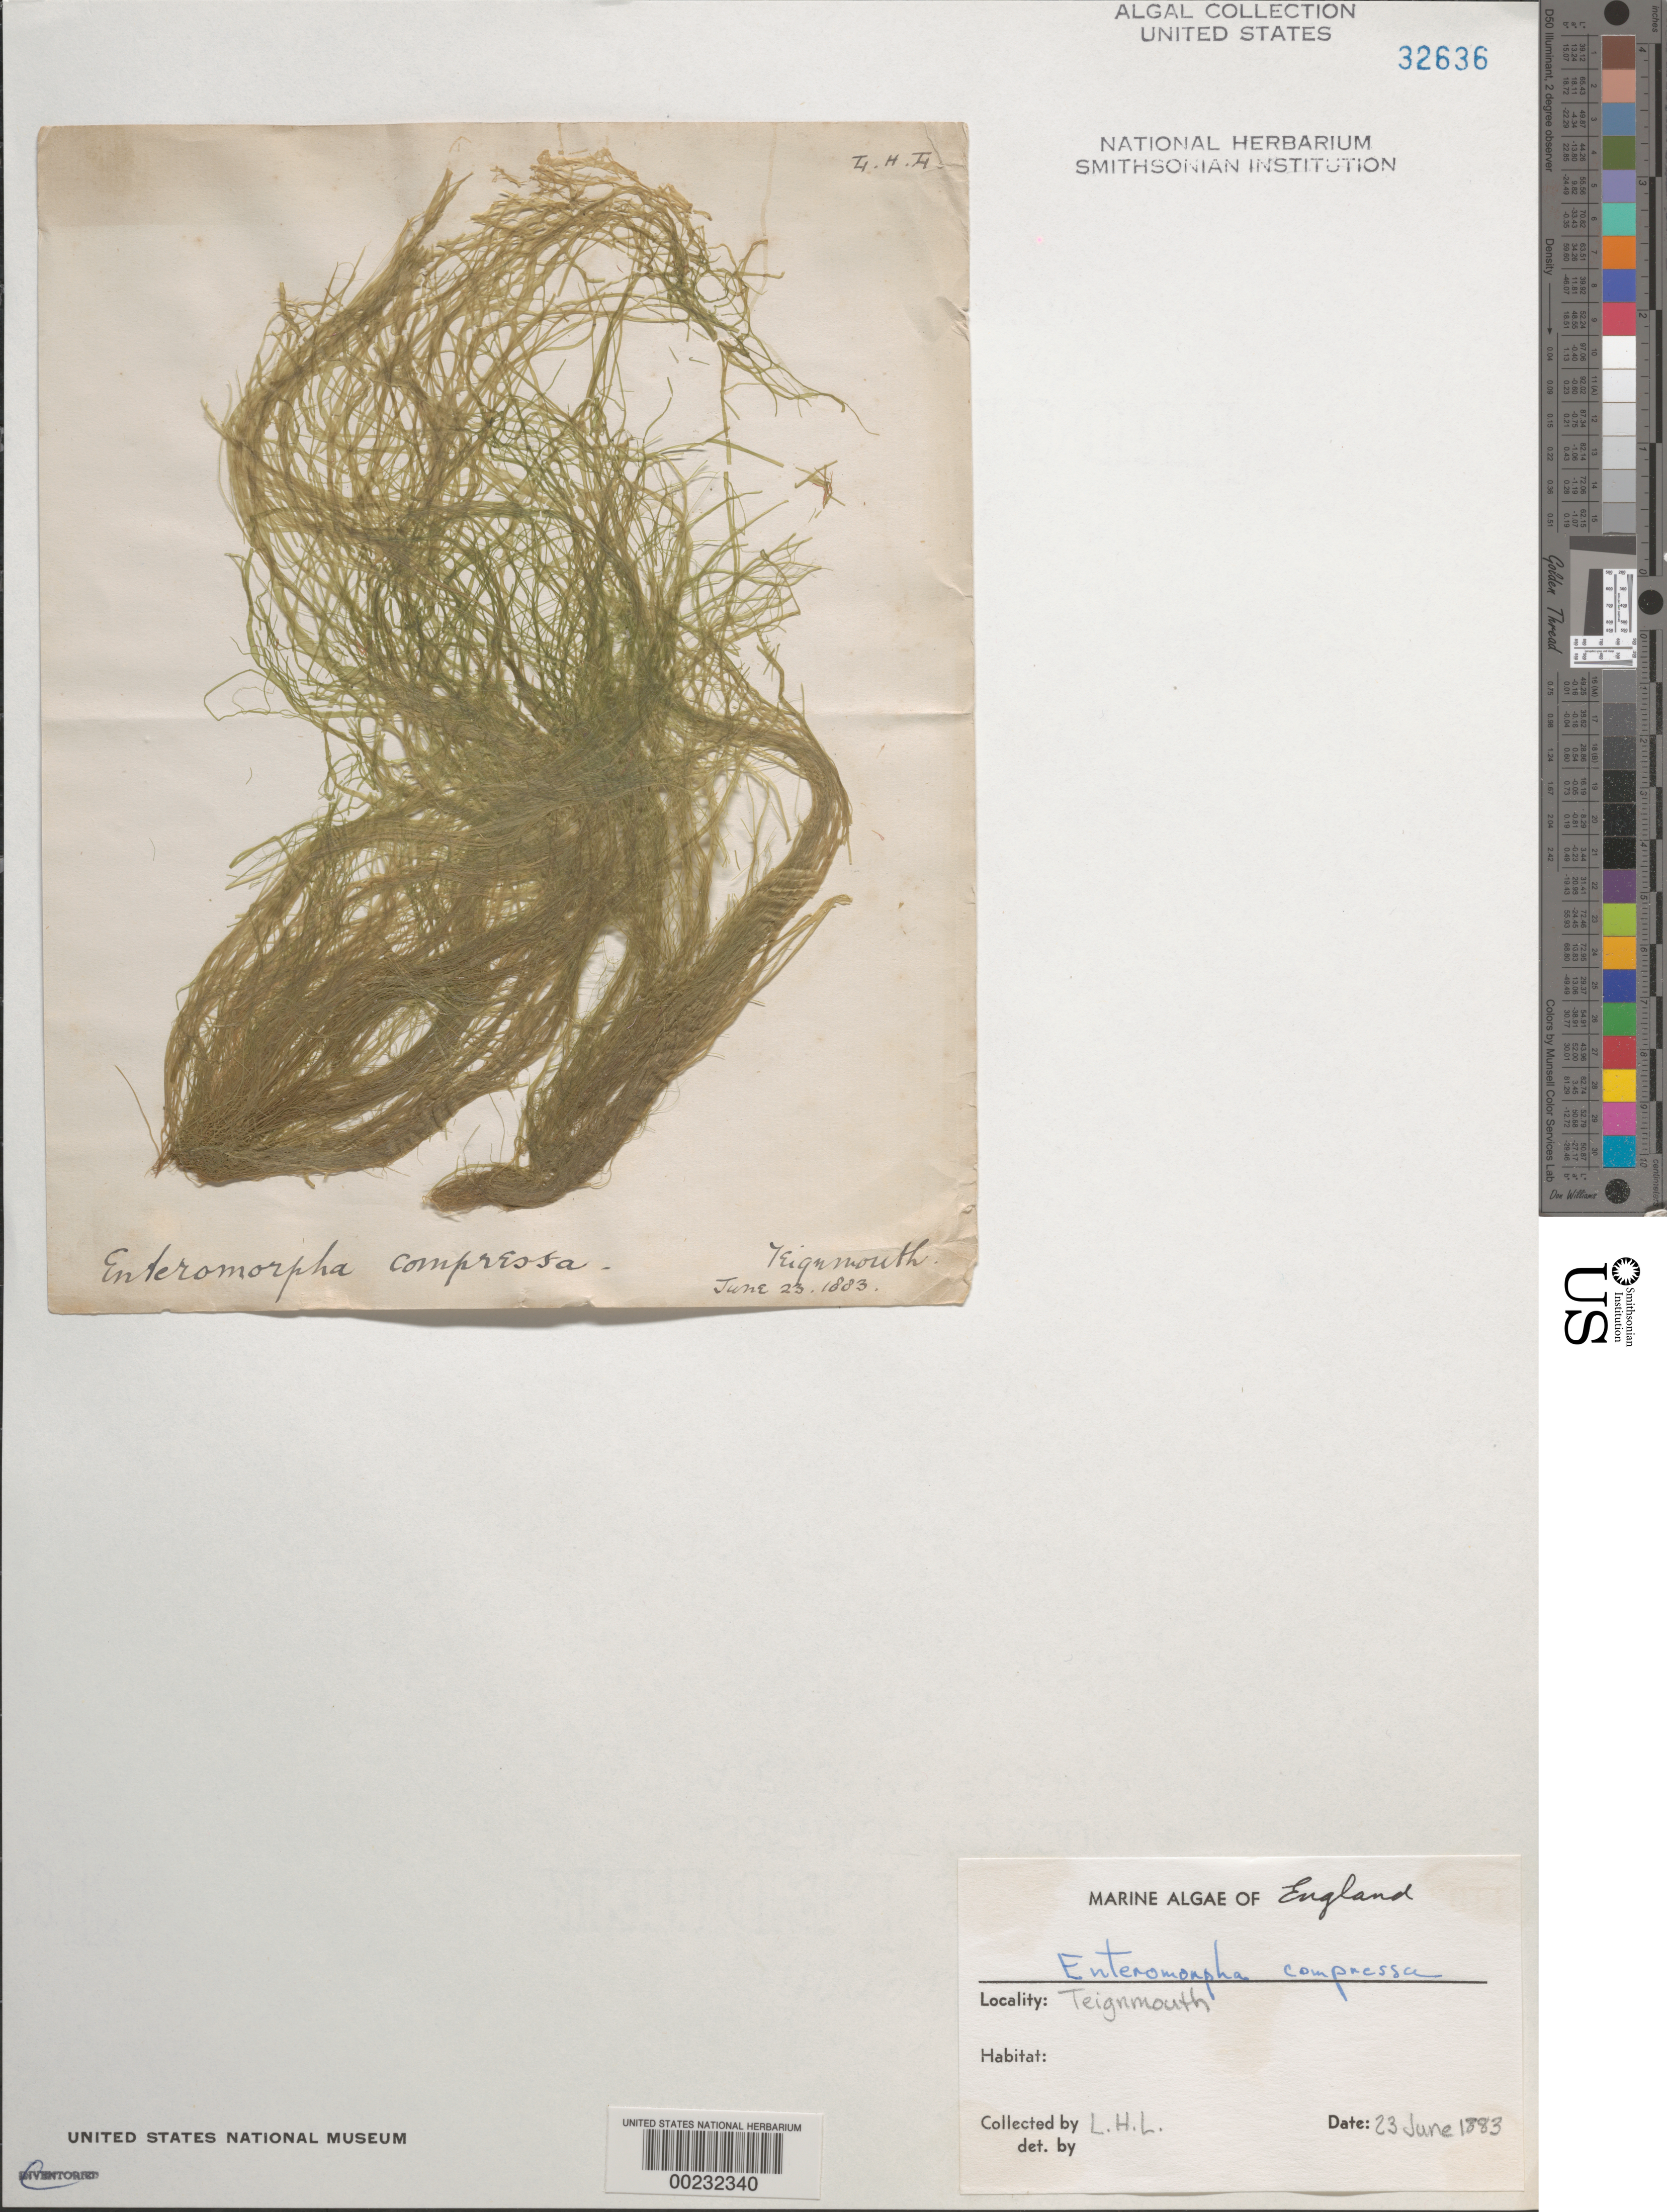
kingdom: Plantae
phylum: Chlorophyta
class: Ulvophyceae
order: Ulvales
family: Ulvaceae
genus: Ulva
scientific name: Ulva compressa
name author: L.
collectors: L.H.L.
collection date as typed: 23 Jun 1883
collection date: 1883-06-23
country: United Kingdom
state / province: England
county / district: Devon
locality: Teignmouth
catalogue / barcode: US 32636